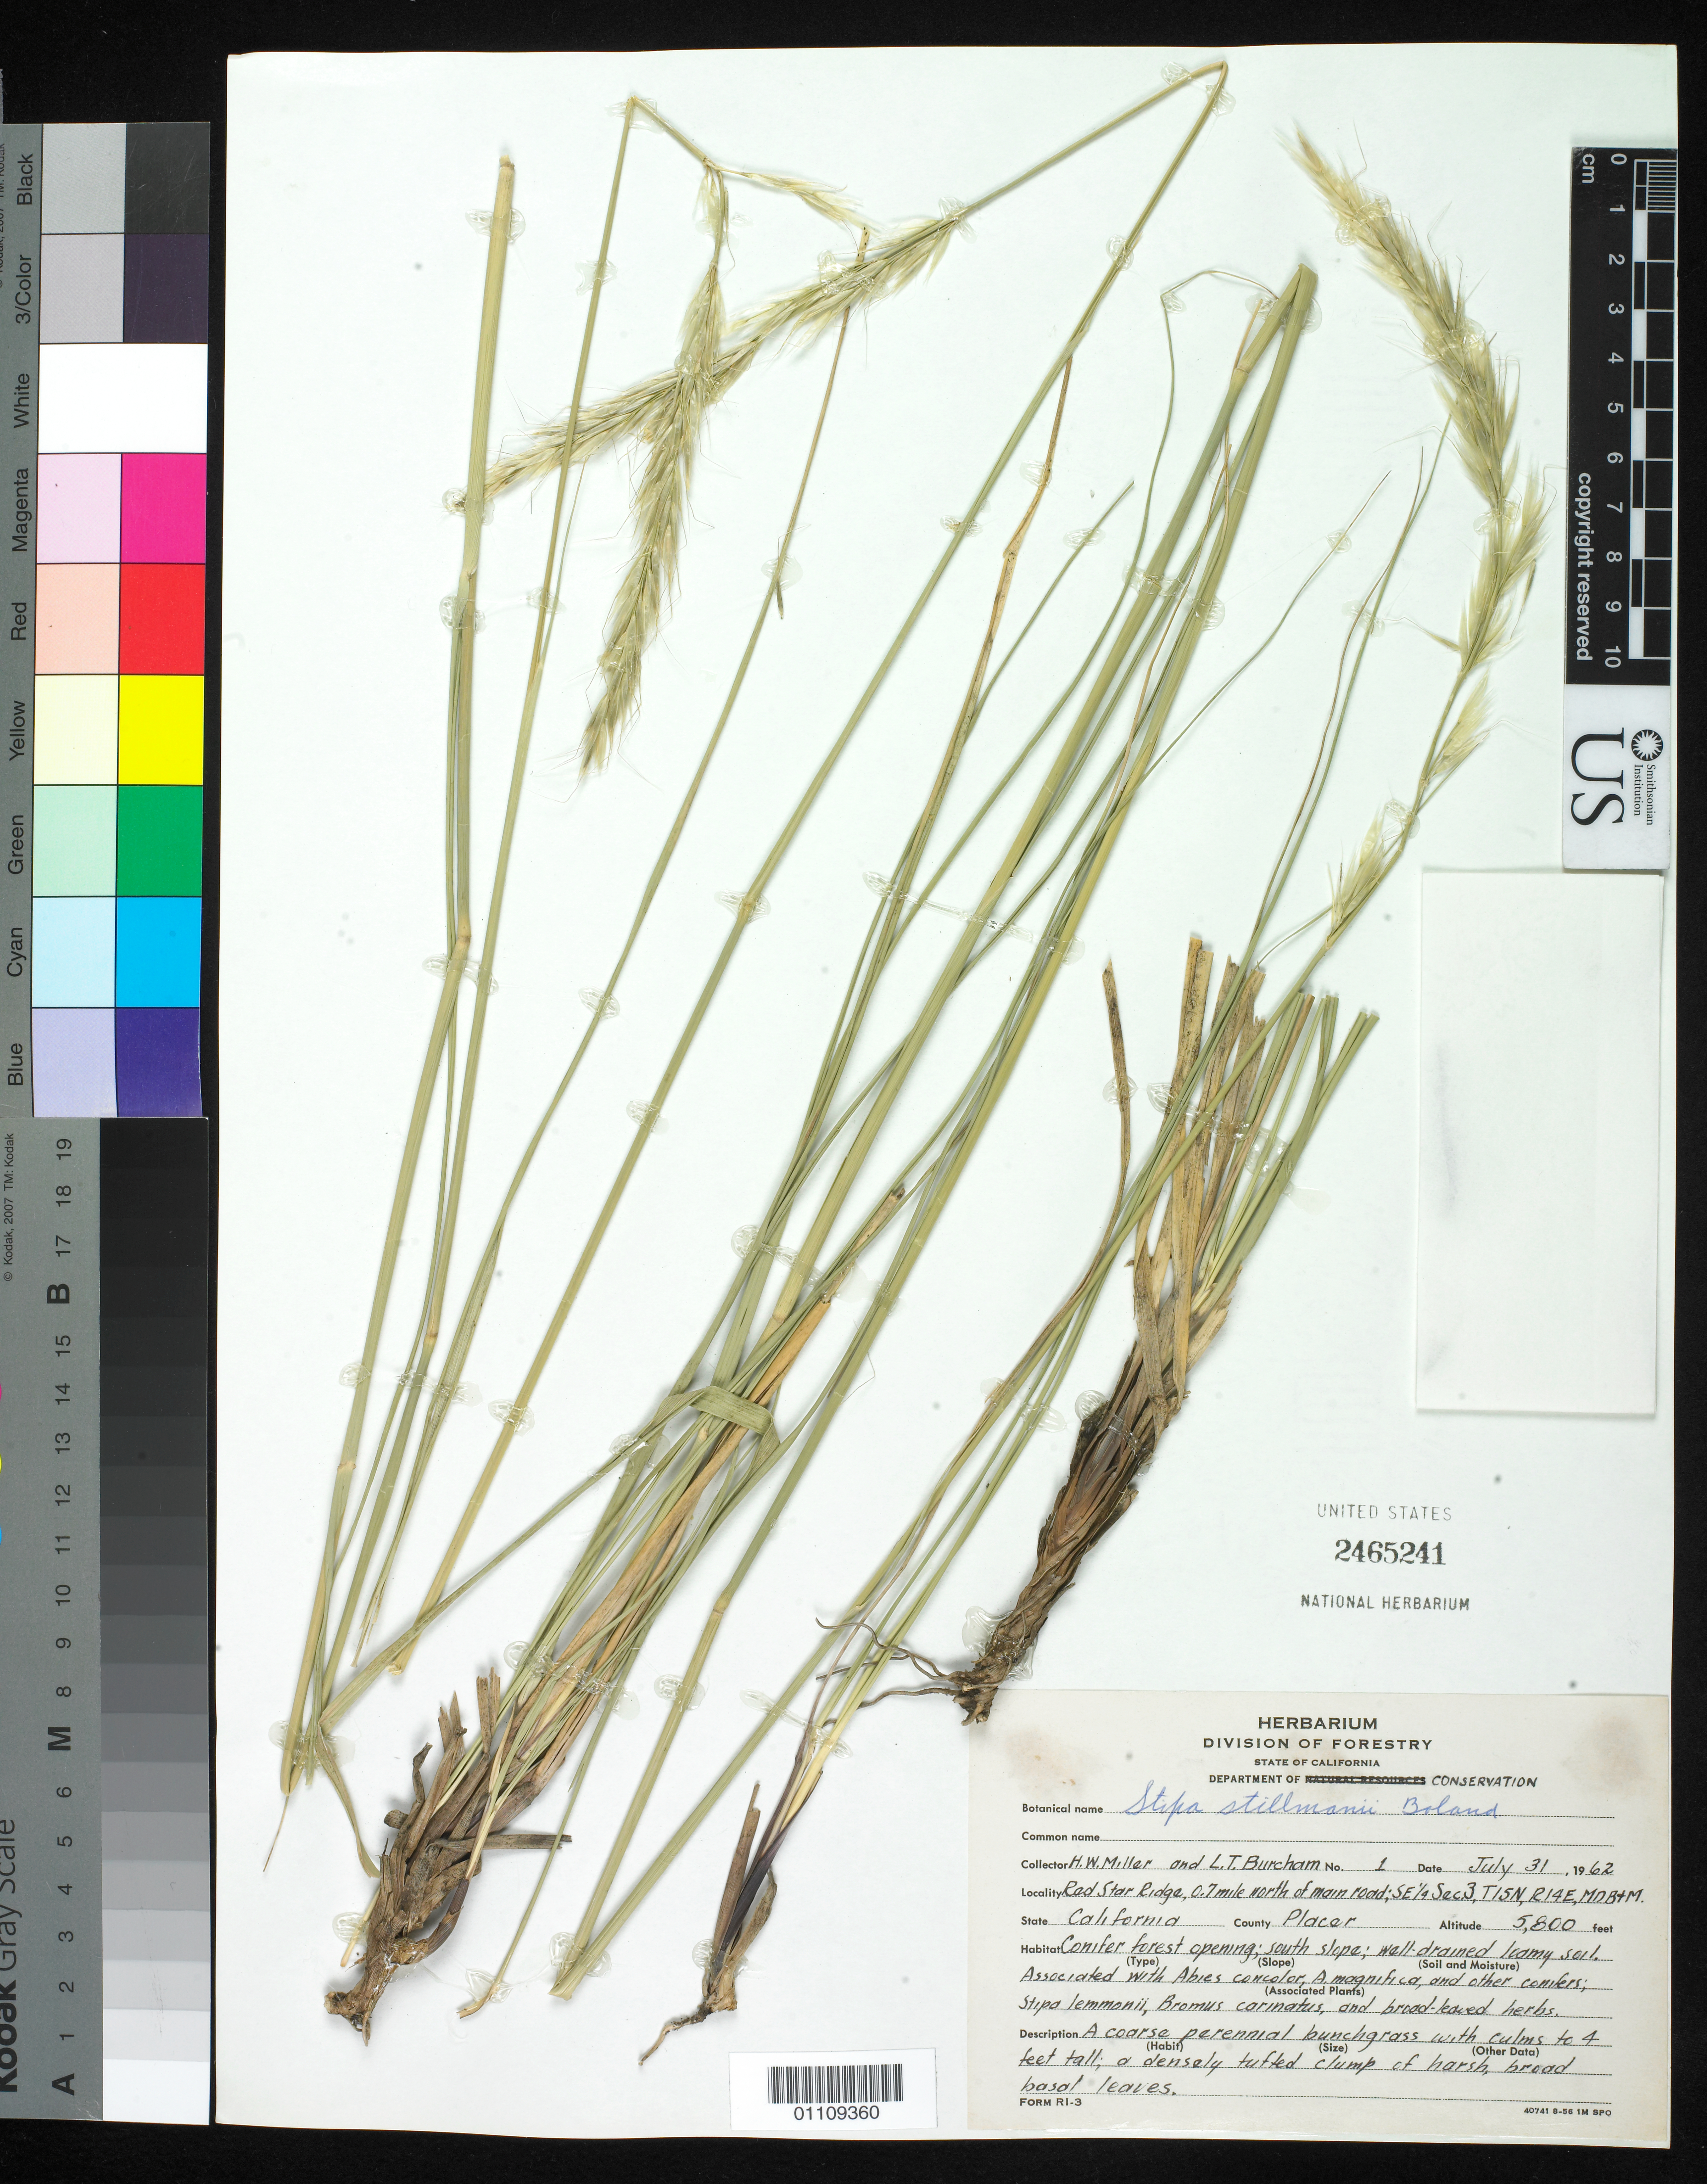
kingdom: Plantae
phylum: Tracheophyta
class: Liliopsida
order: Poales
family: Poaceae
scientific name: Barkworthiea stillmanii ined.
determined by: Poaceae Reorganization Project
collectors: H. Miller & L. Burcham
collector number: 1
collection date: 1962-07-31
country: United States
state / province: California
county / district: Placer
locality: Red Star Ridge, 0.7 mi. N. of Marin Road; SE. 1/4 Sec3, T15N, R14E, MDB&M.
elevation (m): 1768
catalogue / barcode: US 2465241